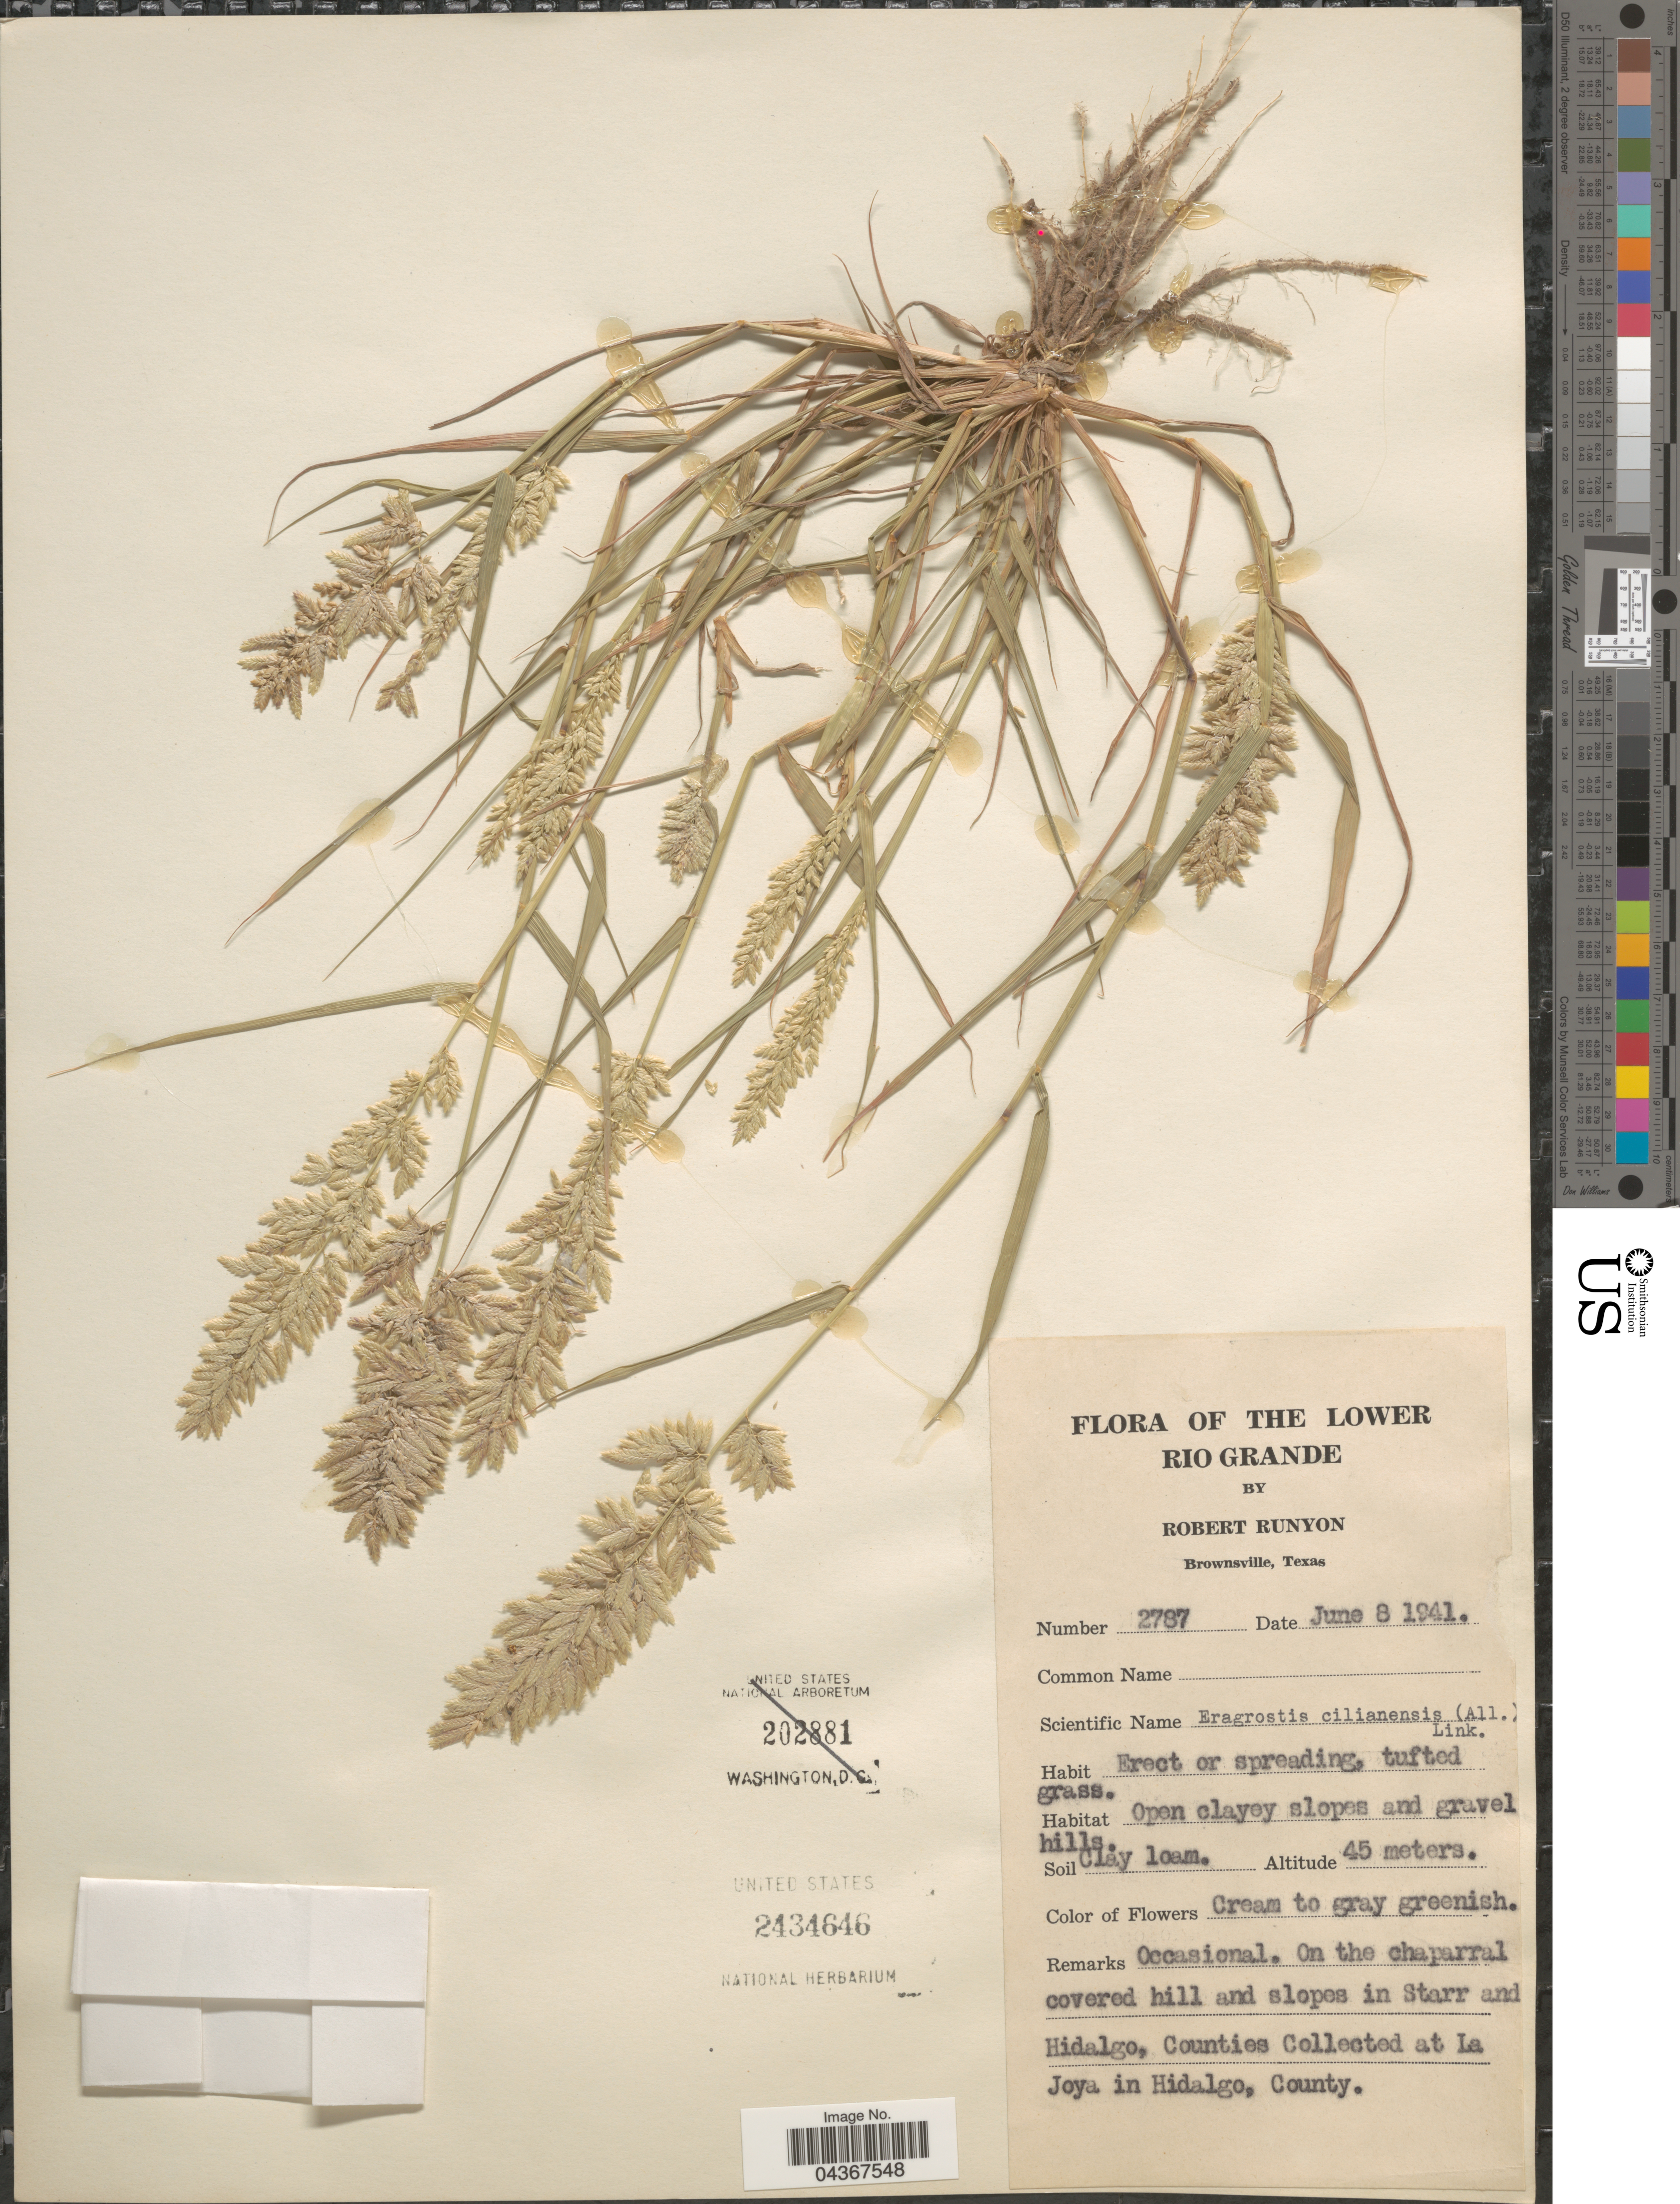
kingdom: Plantae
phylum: Tracheophyta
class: Liliopsida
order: Poales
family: Poaceae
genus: Eragrostis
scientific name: Eragrostis cilianensis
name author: (Bellardi) Vignolo ex Janch.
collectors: R. Runyon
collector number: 2787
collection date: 1941-06-08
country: United States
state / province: Texas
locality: The Lower Rio Grande. Open clayey slopes and gravel hills. On the chaparral covered hill and slopes in Starr and Hidalgo, Counties. At La Joya in Hidalgo, County.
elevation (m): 45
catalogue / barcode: US 2434646